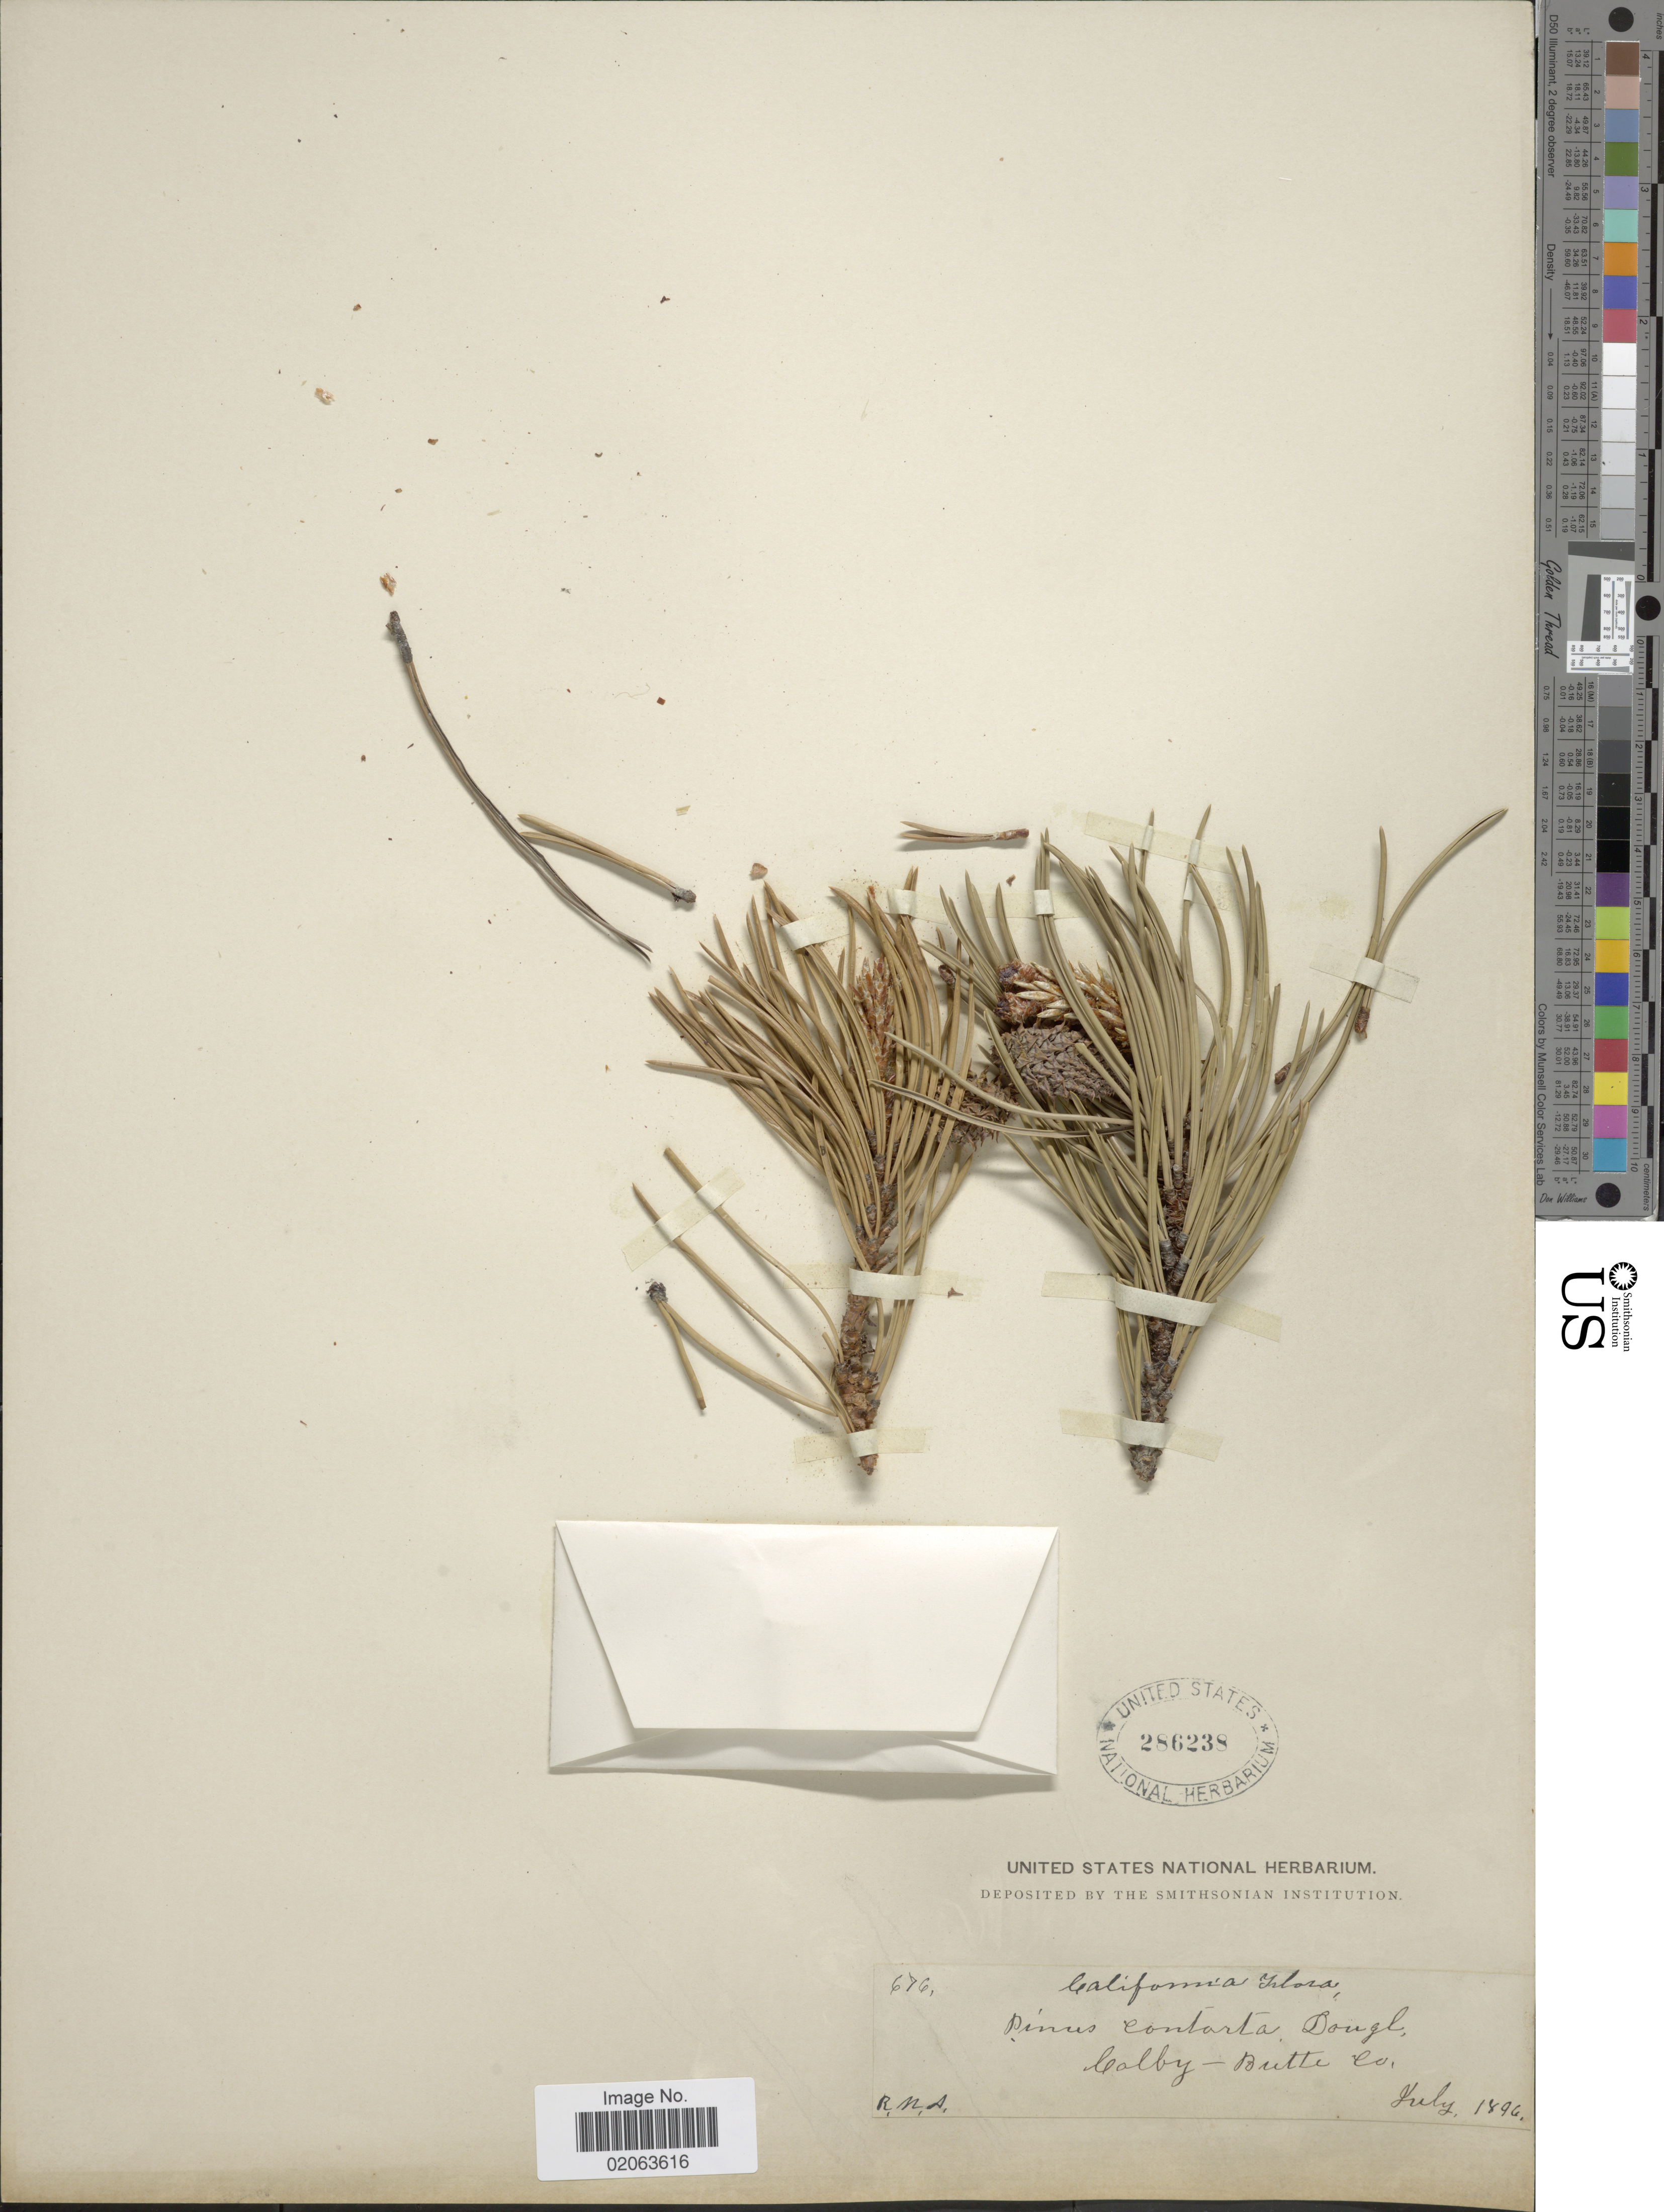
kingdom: Plantae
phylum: Tracheophyta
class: Pinopsida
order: Pinales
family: Pinaceae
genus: Pinus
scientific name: Pinus contorta var. murrayana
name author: (Balf.) S. Watson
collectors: R. M. A.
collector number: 676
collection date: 1896-07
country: United States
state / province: California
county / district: Butte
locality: Colby - Butte Co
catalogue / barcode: US 286238